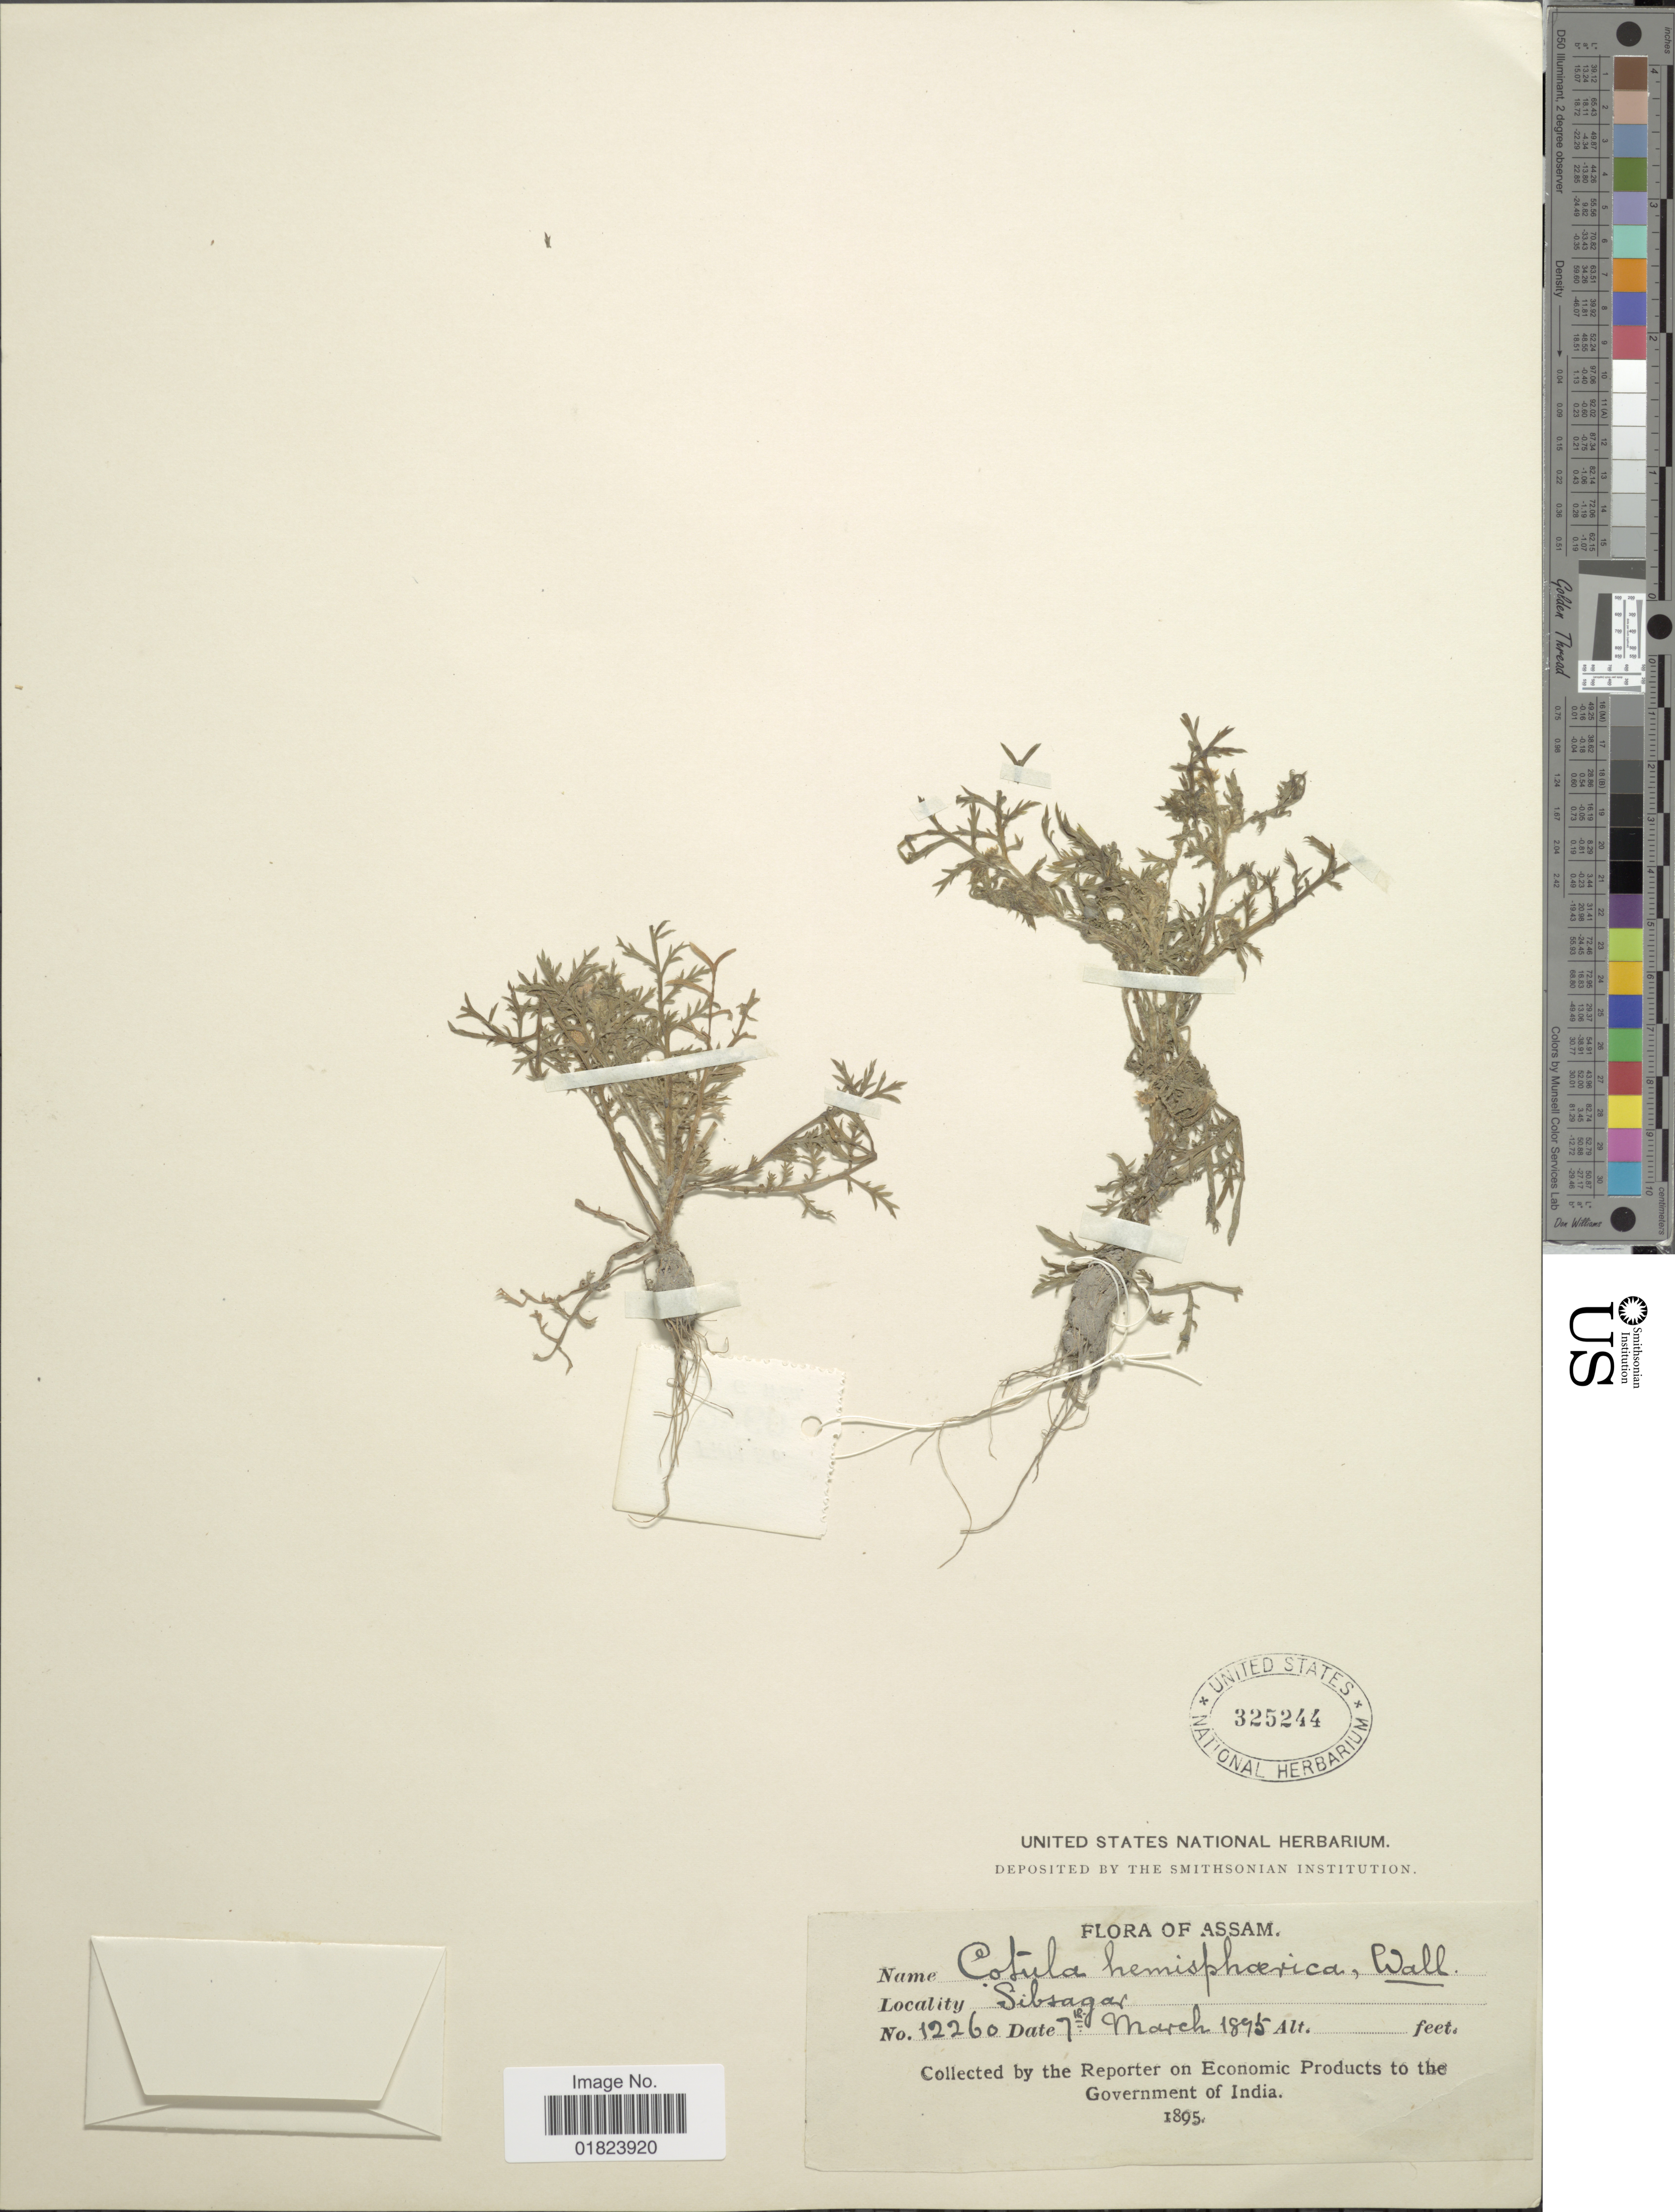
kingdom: Plantae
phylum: Tracheophyta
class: Magnoliopsida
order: Asterales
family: Asteraceae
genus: Cotula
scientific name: Cotula hemisphaerica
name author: Wall. ex Benth. & Hook. f.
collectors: G. Reporter on Economic Products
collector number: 12260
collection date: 1895-03-07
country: India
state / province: Assam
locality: Sibsagar.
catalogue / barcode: US 325244